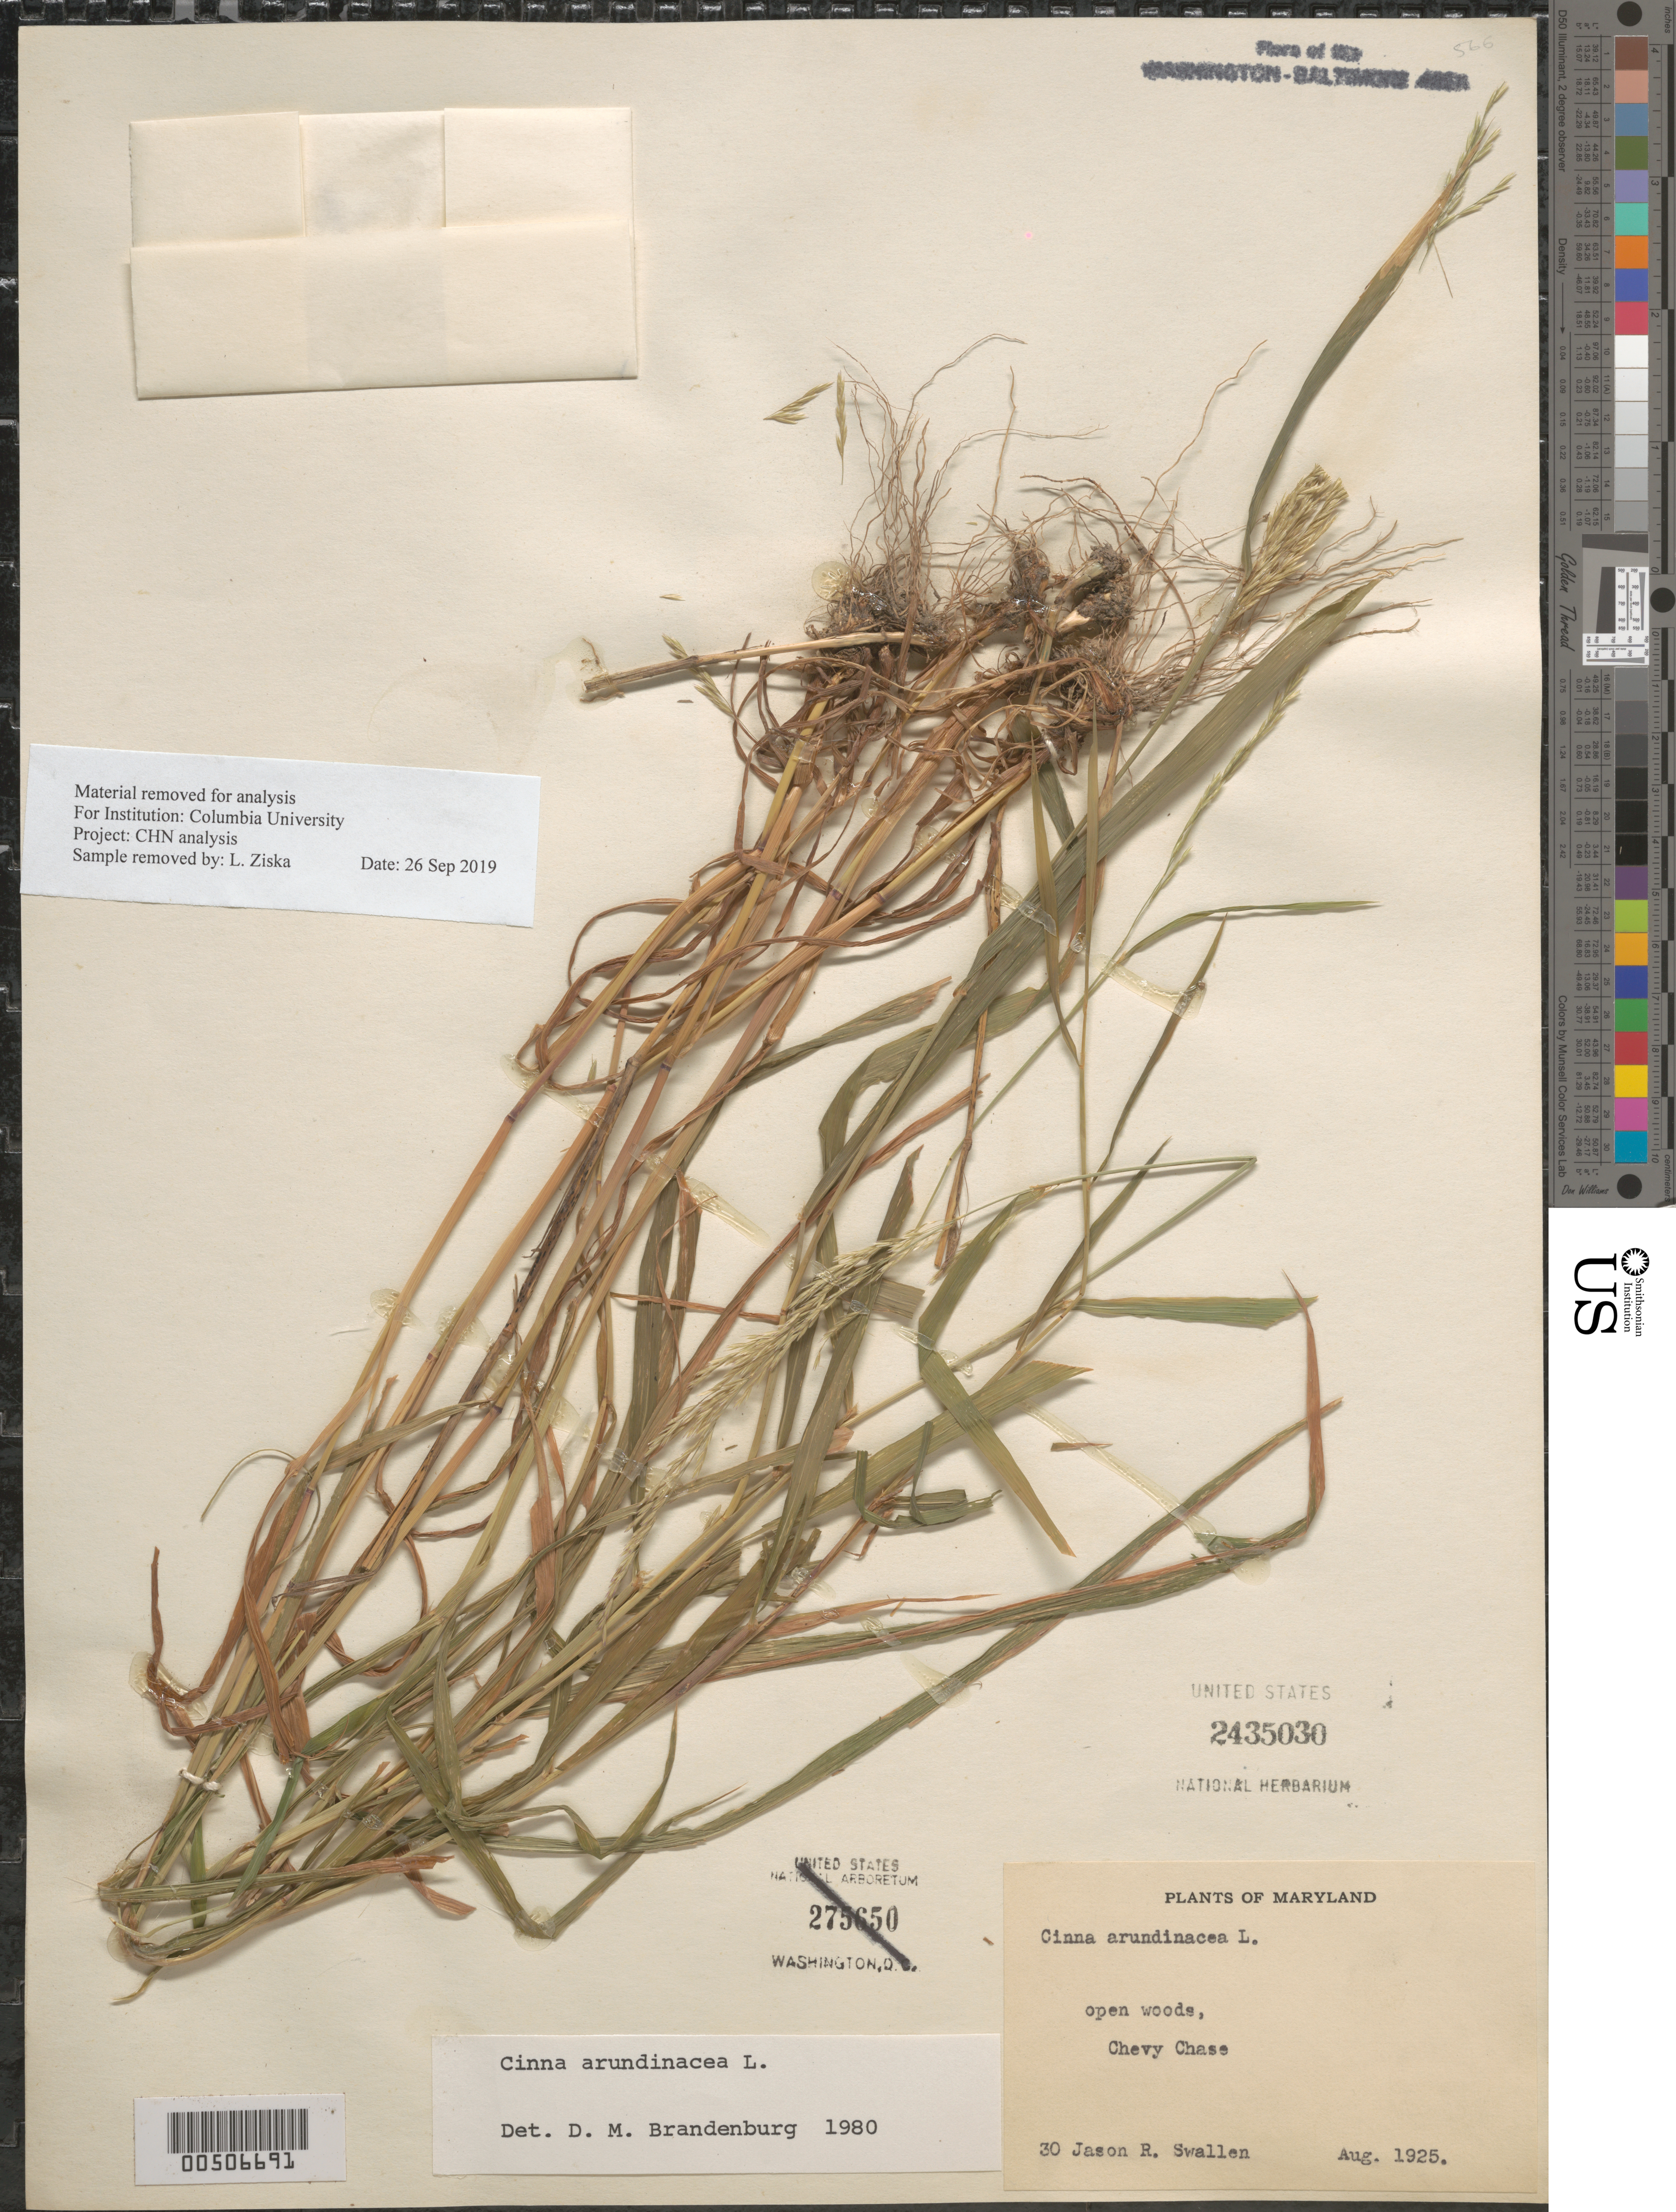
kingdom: Plantae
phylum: Tracheophyta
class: Liliopsida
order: Poales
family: Poaceae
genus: Cinna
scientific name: Cinna arundinacea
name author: L.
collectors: J. R. Swallen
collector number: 30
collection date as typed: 03 Aug 1925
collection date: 1925-08-03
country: United States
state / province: Maryland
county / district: Montgomery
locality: Chevy Chase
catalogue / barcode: US 2435030